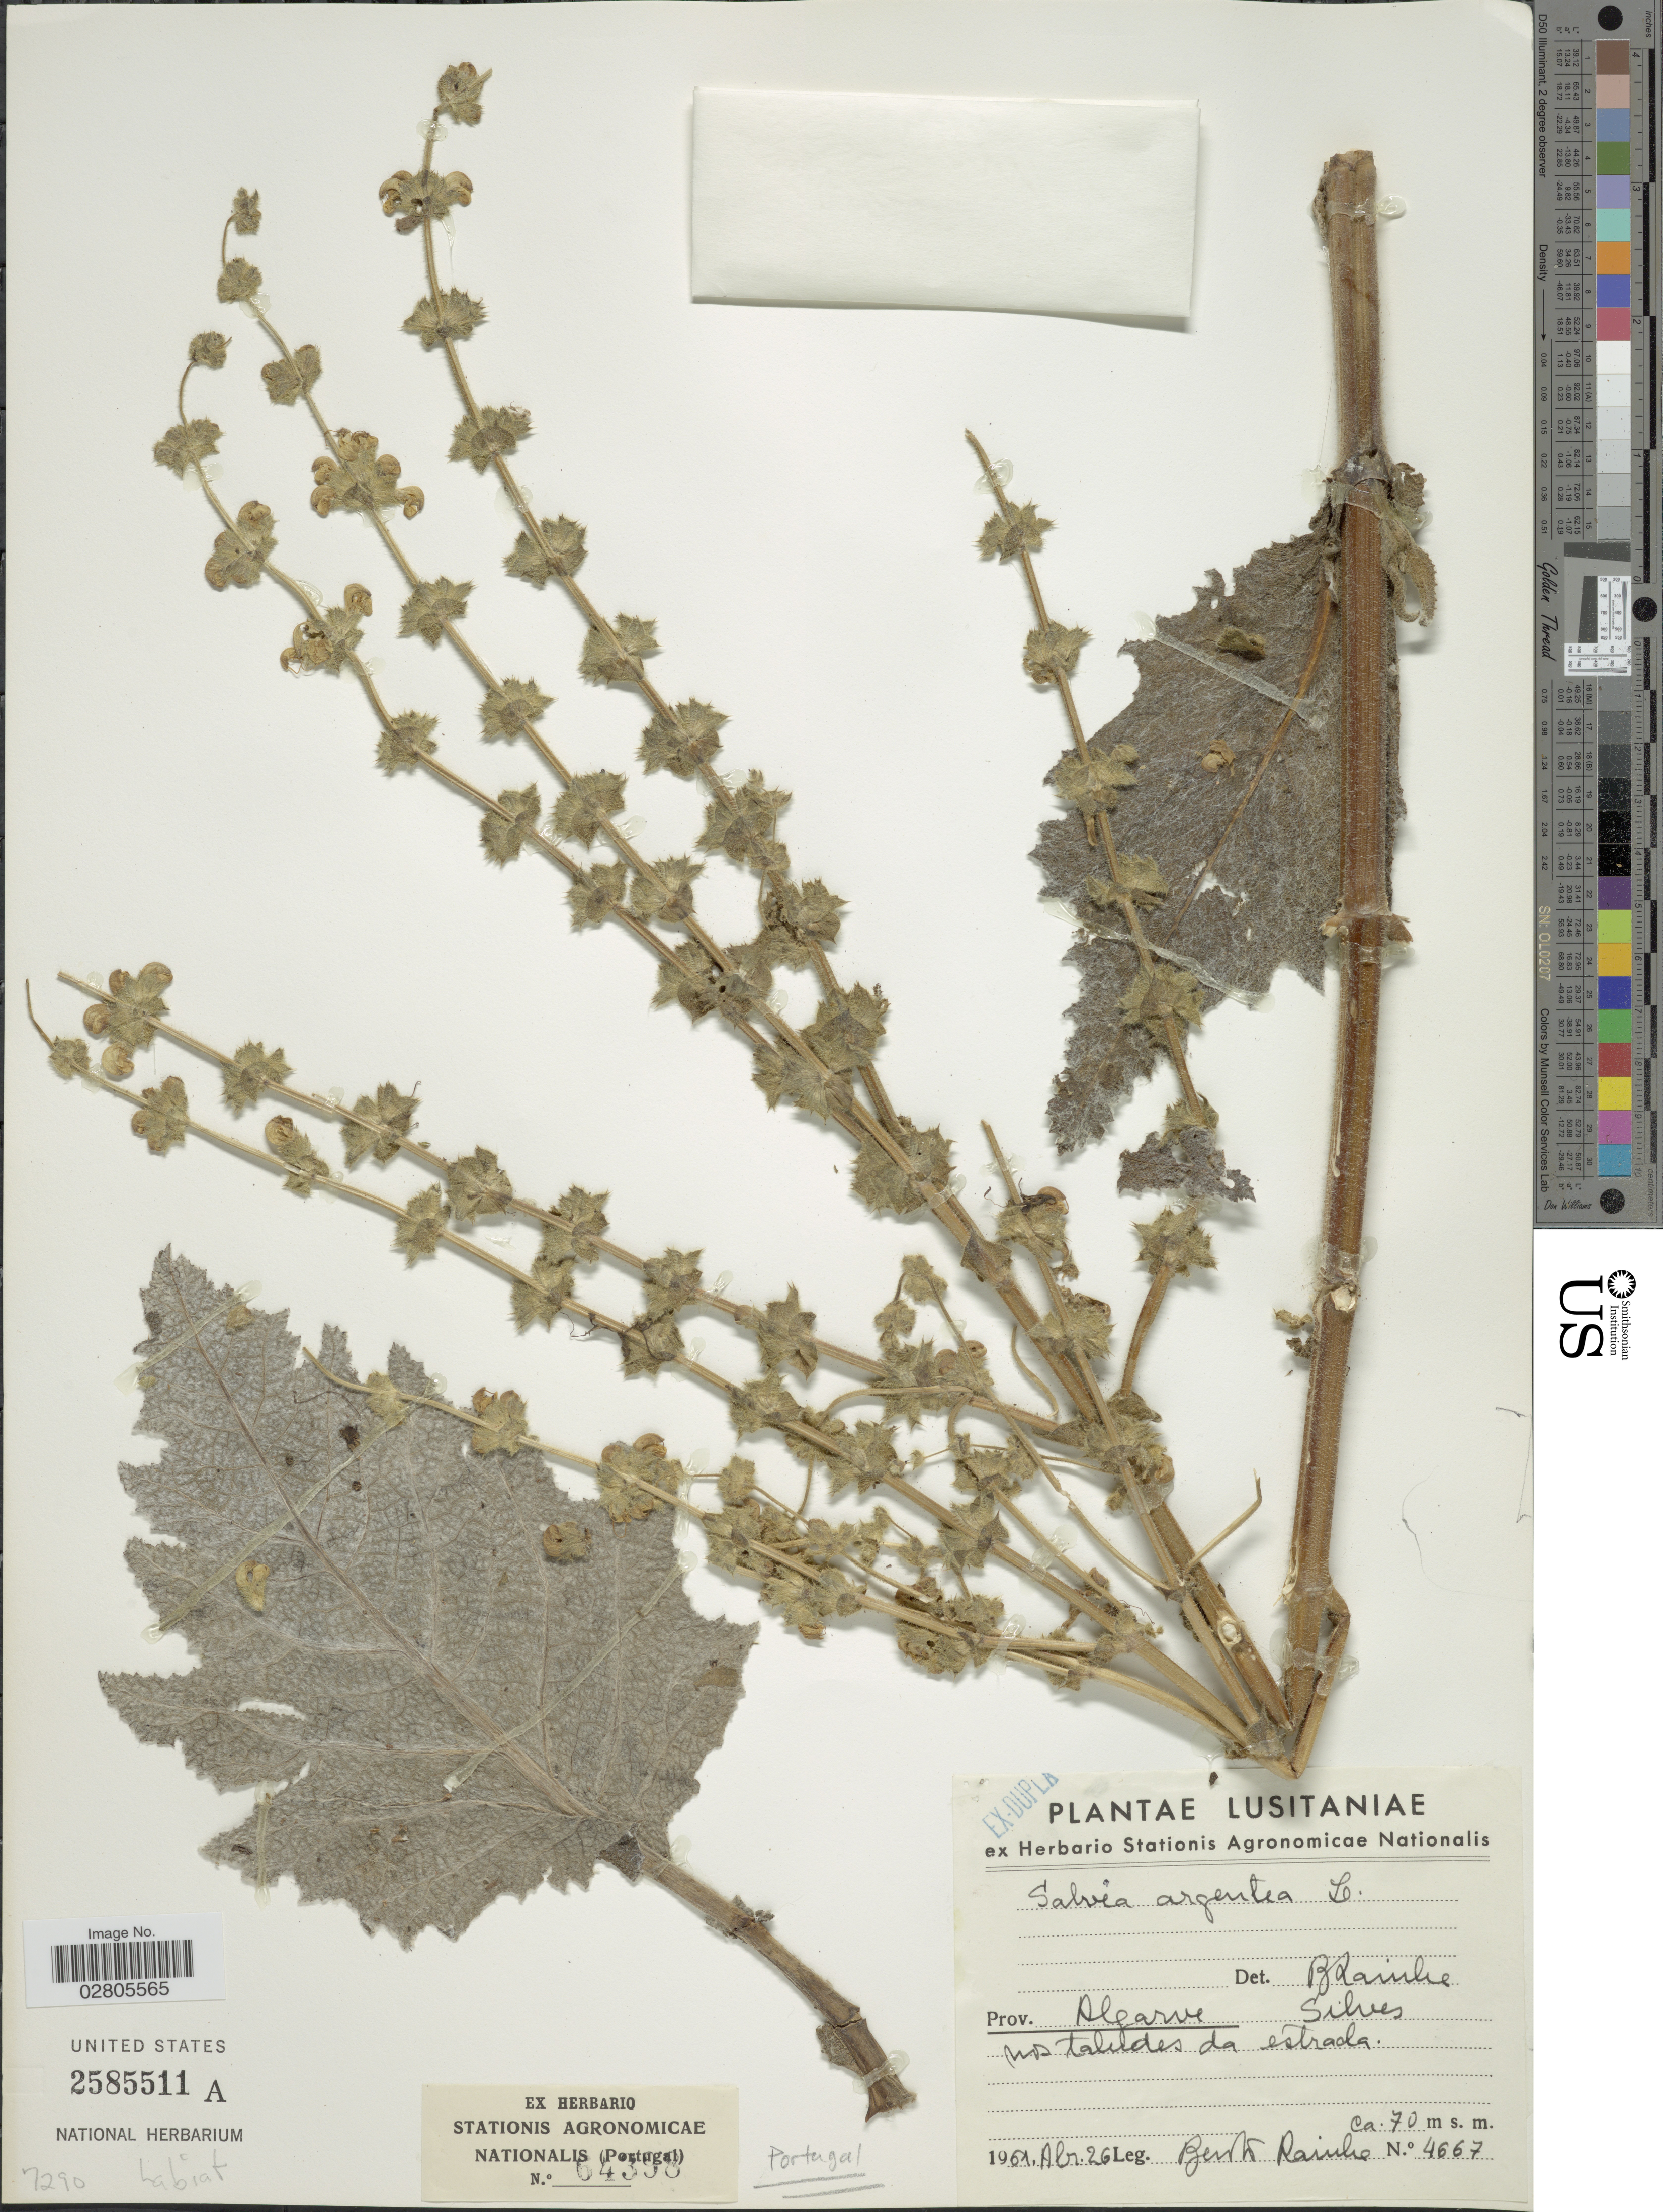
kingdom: Plantae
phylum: Tracheophyta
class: Magnoliopsida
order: Lamiales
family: Lamiaceae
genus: Salvia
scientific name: Salvia argentea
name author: L.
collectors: B. Rainha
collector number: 4667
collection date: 1961-04-26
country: Portugal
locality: Lusitaniae. Prov. Algarve Silves nos taludes da estrada.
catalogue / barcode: US 2585511A